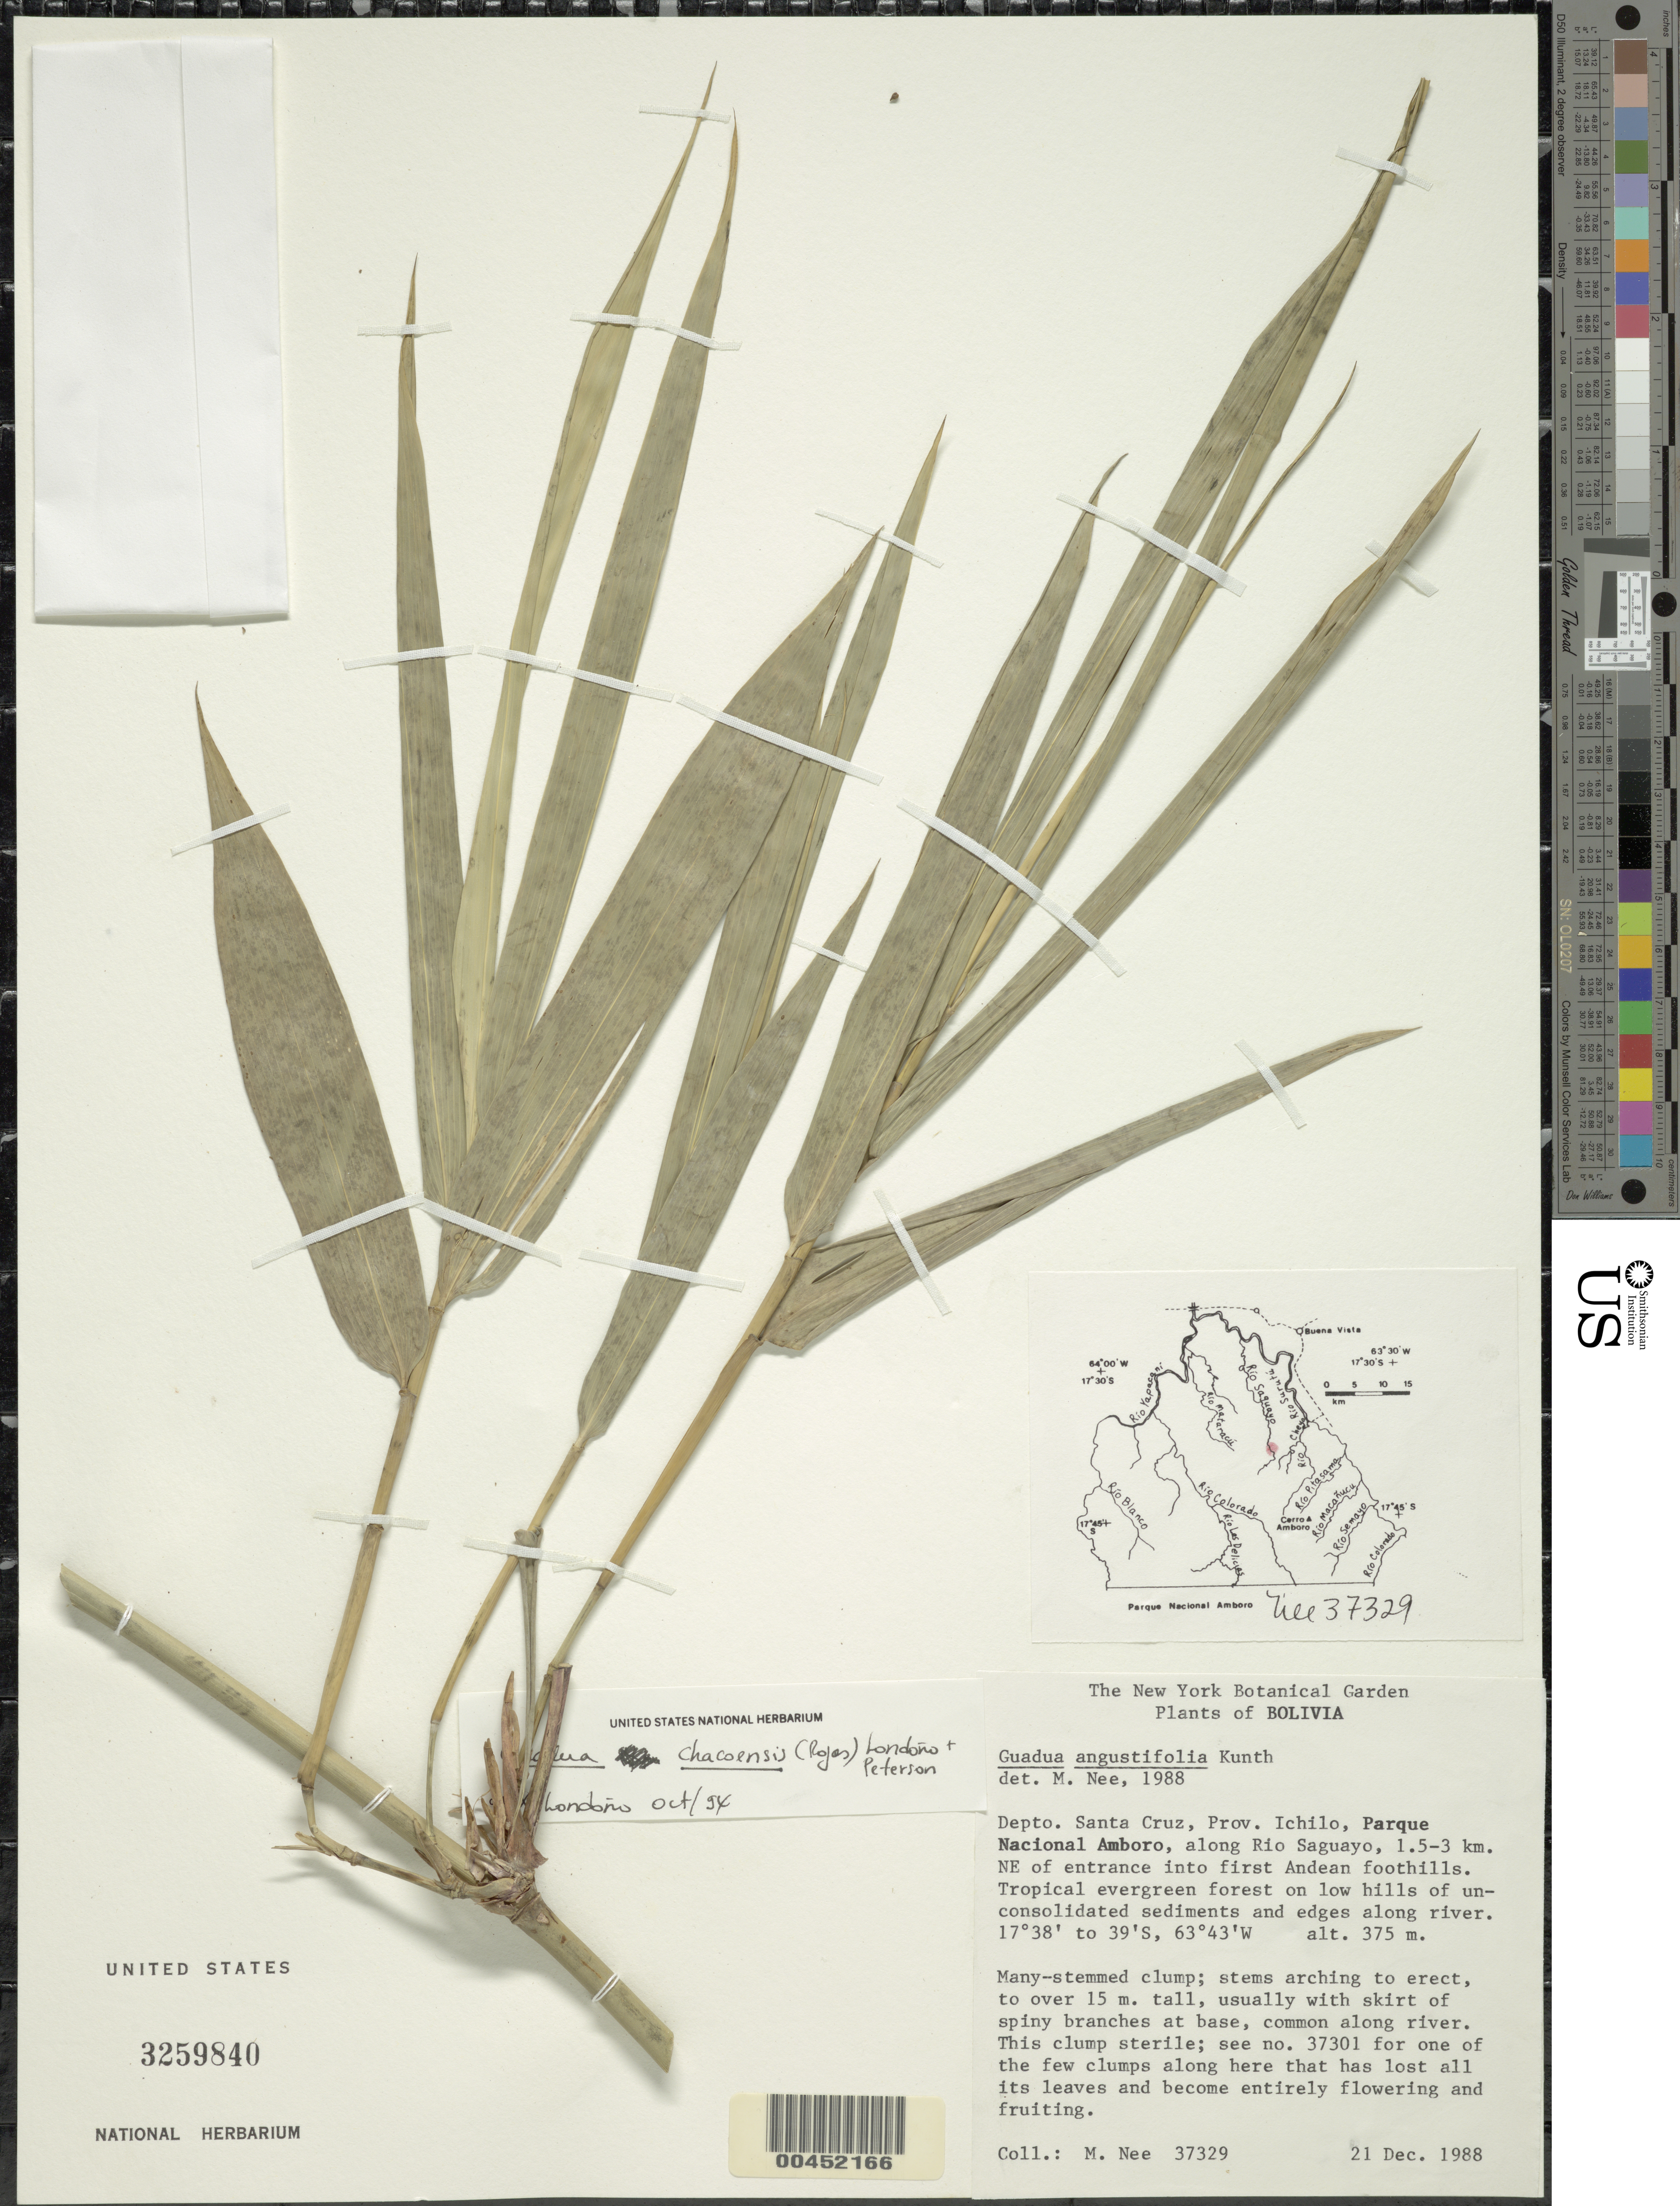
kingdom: Plantae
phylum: Tracheophyta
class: Liliopsida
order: Poales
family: Poaceae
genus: Guadua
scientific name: Guadua chacoensis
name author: (Rojas) Londoño & P.M. Peterson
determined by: Londoño, X., (TULV), Jardin Botanico "Juan Maria Cespedes"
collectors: M. Nee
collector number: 37329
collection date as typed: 21 Dec 1988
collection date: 1988-12-21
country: Bolivia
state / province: Santa Cruz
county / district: Ichilo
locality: Parque Nacional Amboro, along Rio Saguayo, 1.5 - 3 km NE of entrance into first Andean foothills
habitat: Tropical evergreen forest on low hills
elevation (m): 375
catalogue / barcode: US 3259840